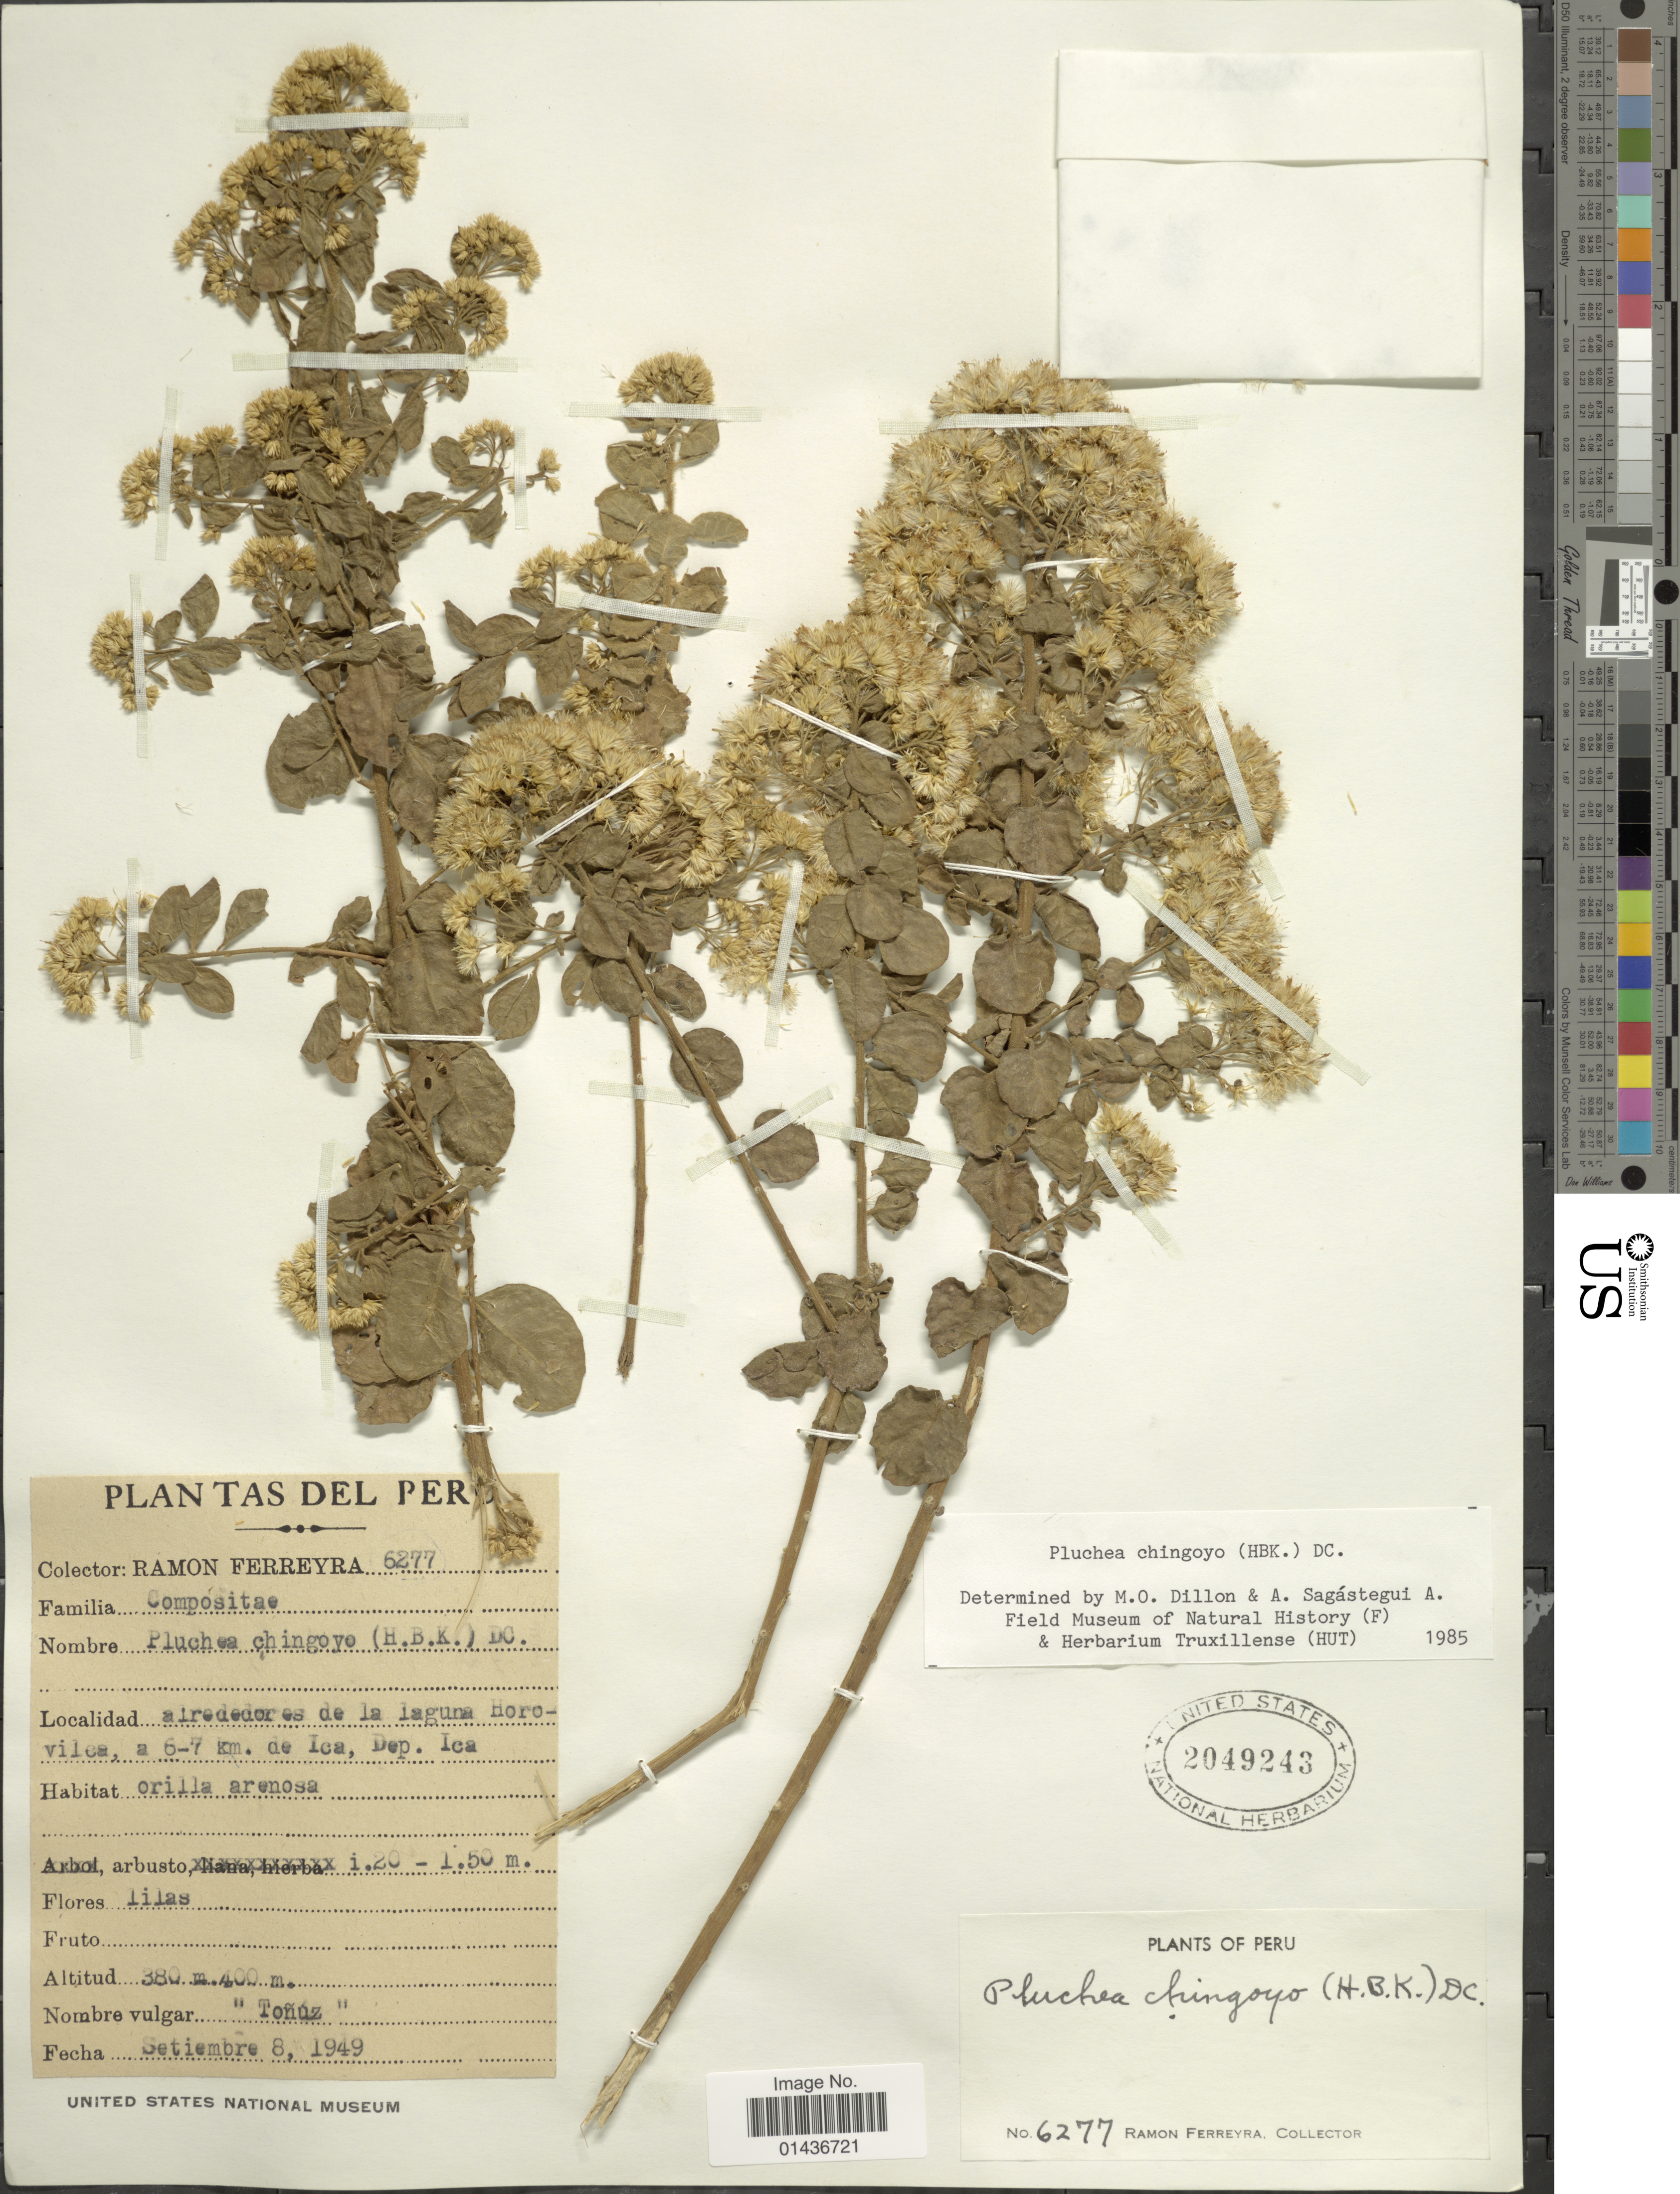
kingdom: Plantae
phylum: Tracheophyta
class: Magnoliopsida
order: Asterales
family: Asteraceae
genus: Pluchea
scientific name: Pluchea chingoyo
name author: DC.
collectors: R. A. Ferreyra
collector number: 6277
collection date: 1949-09-08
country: Peru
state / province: Ica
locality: Alrededores de la laguna Horovilca, a 6-7 km. de Ica, Dep. Ica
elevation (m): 380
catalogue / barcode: US 2049243